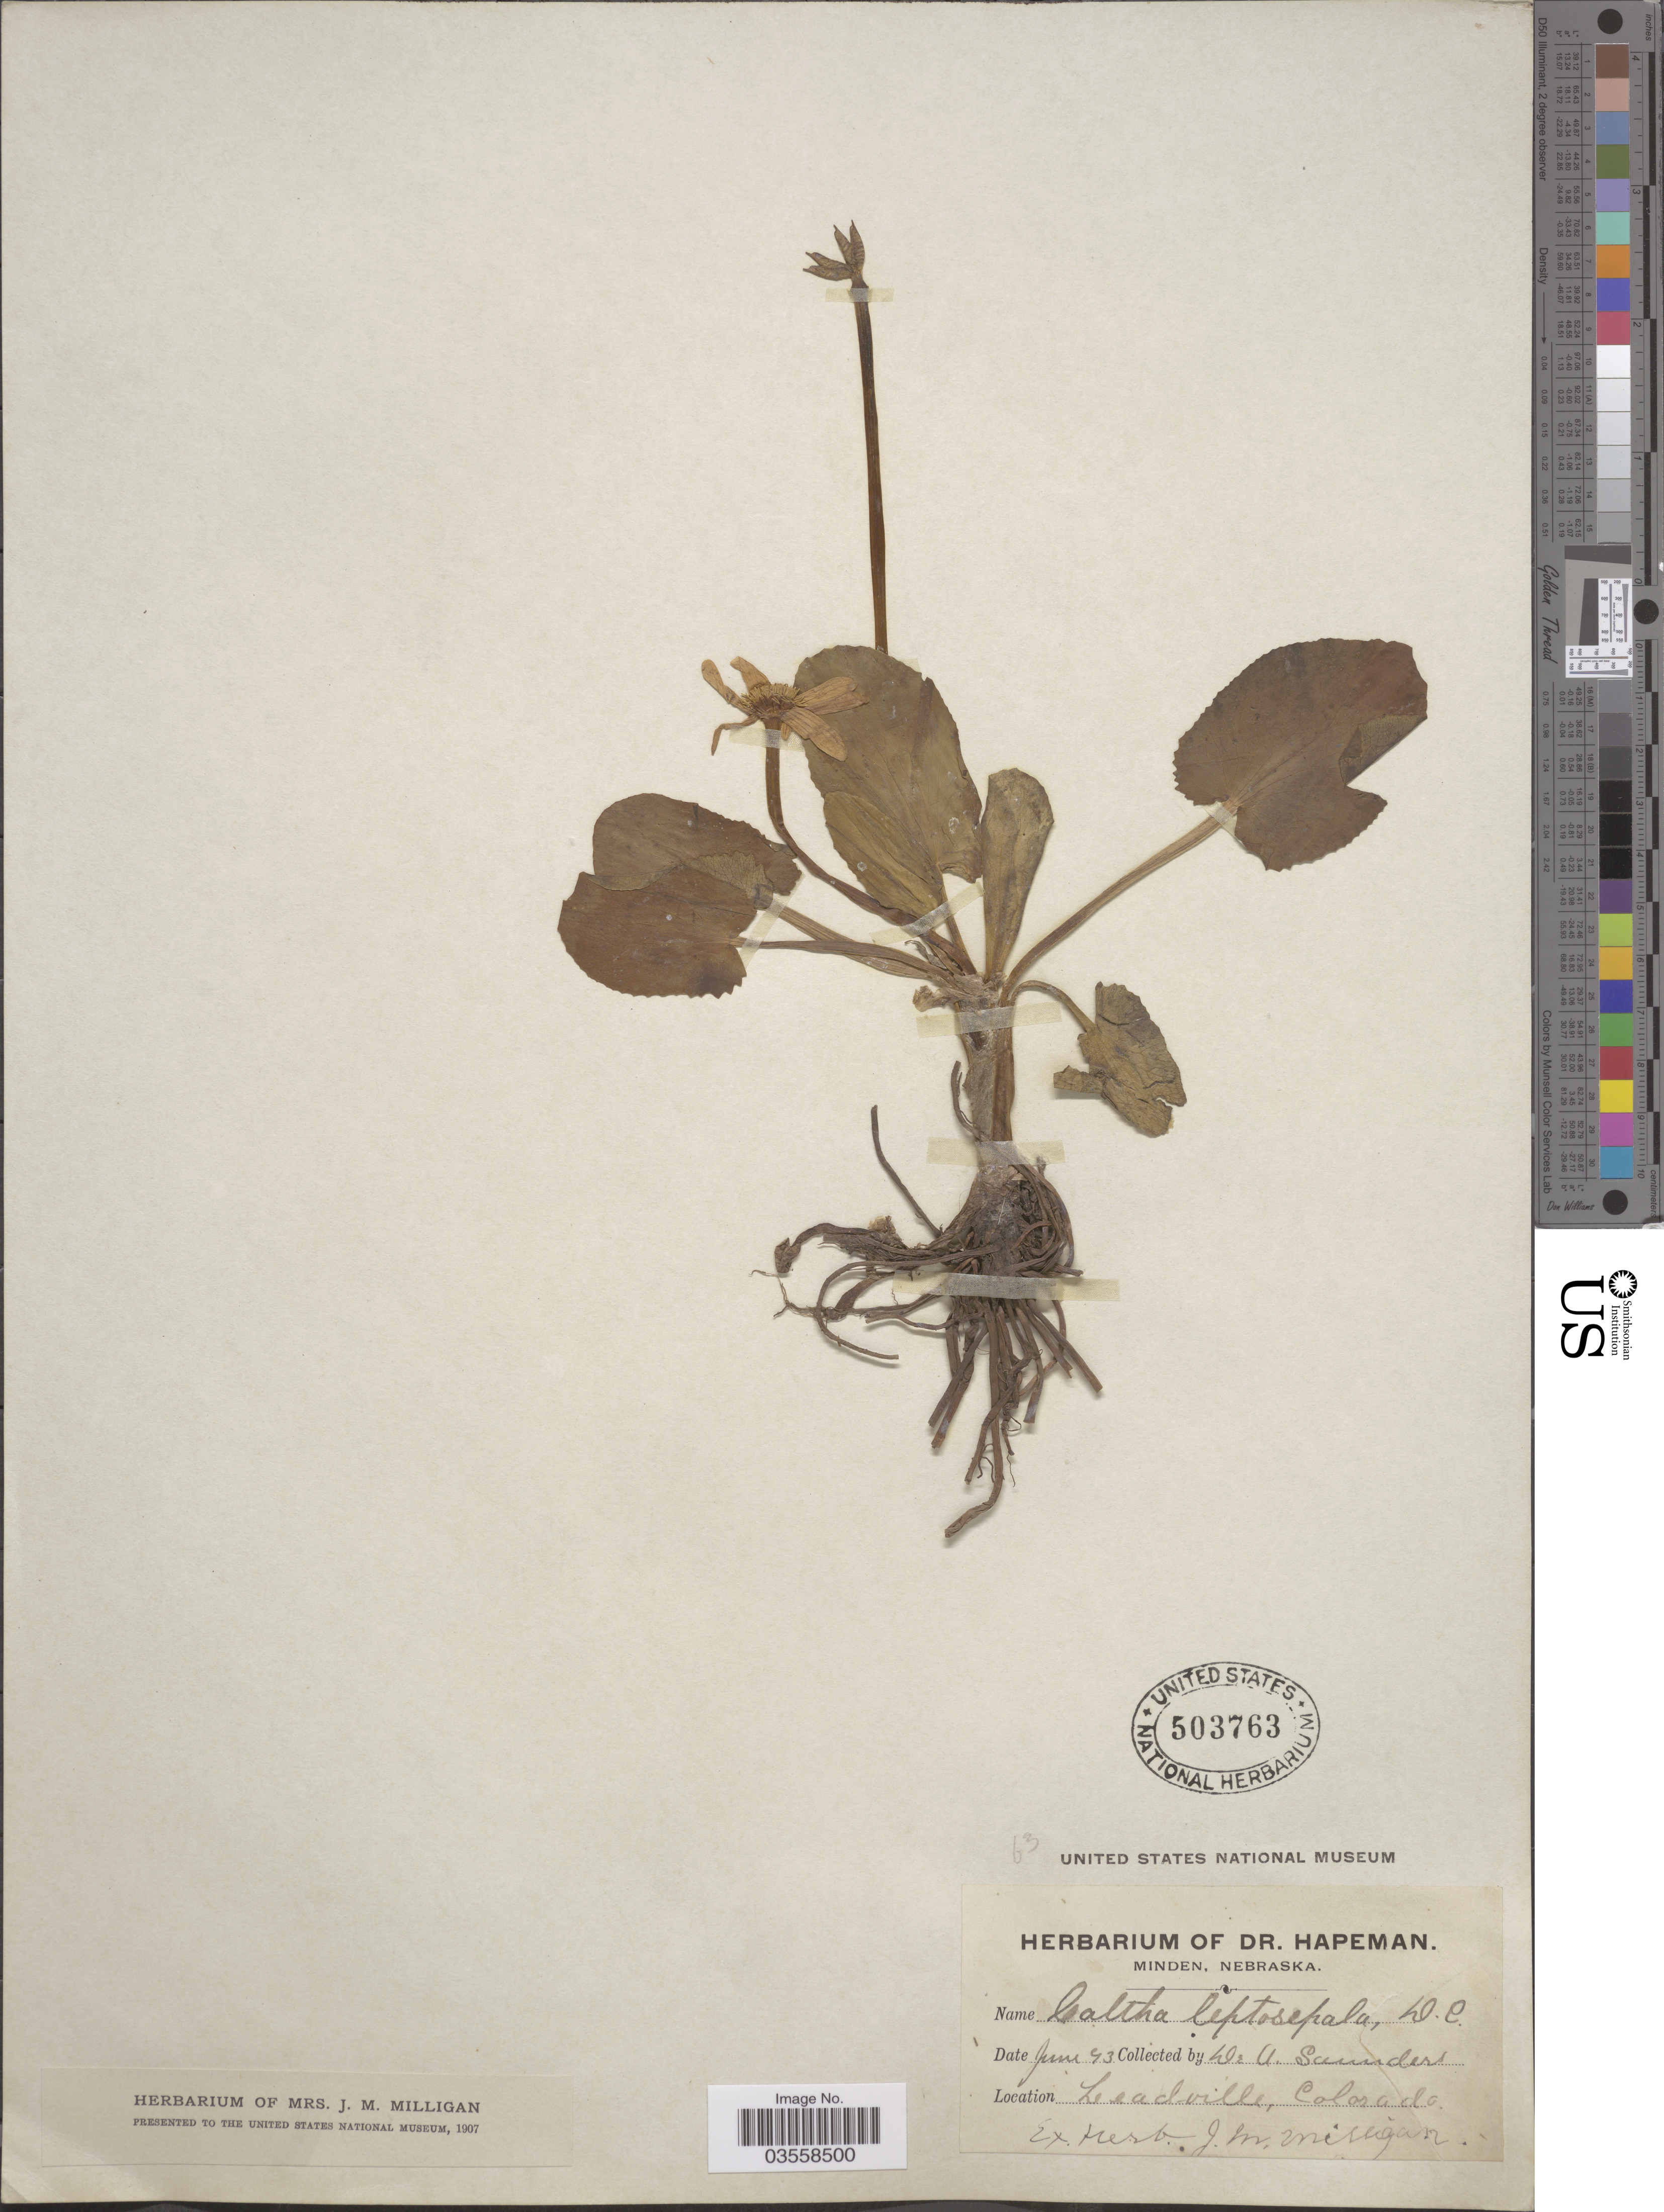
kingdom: Plantae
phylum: Tracheophyta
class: Magnoliopsida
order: Ranunculales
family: Ranunculaceae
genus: Caltha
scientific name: Caltha leptosepala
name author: DC.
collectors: W. Saunders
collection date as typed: Transcribed d/m/y: /6/93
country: United States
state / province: Colorado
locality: Leadville.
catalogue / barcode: US 503763